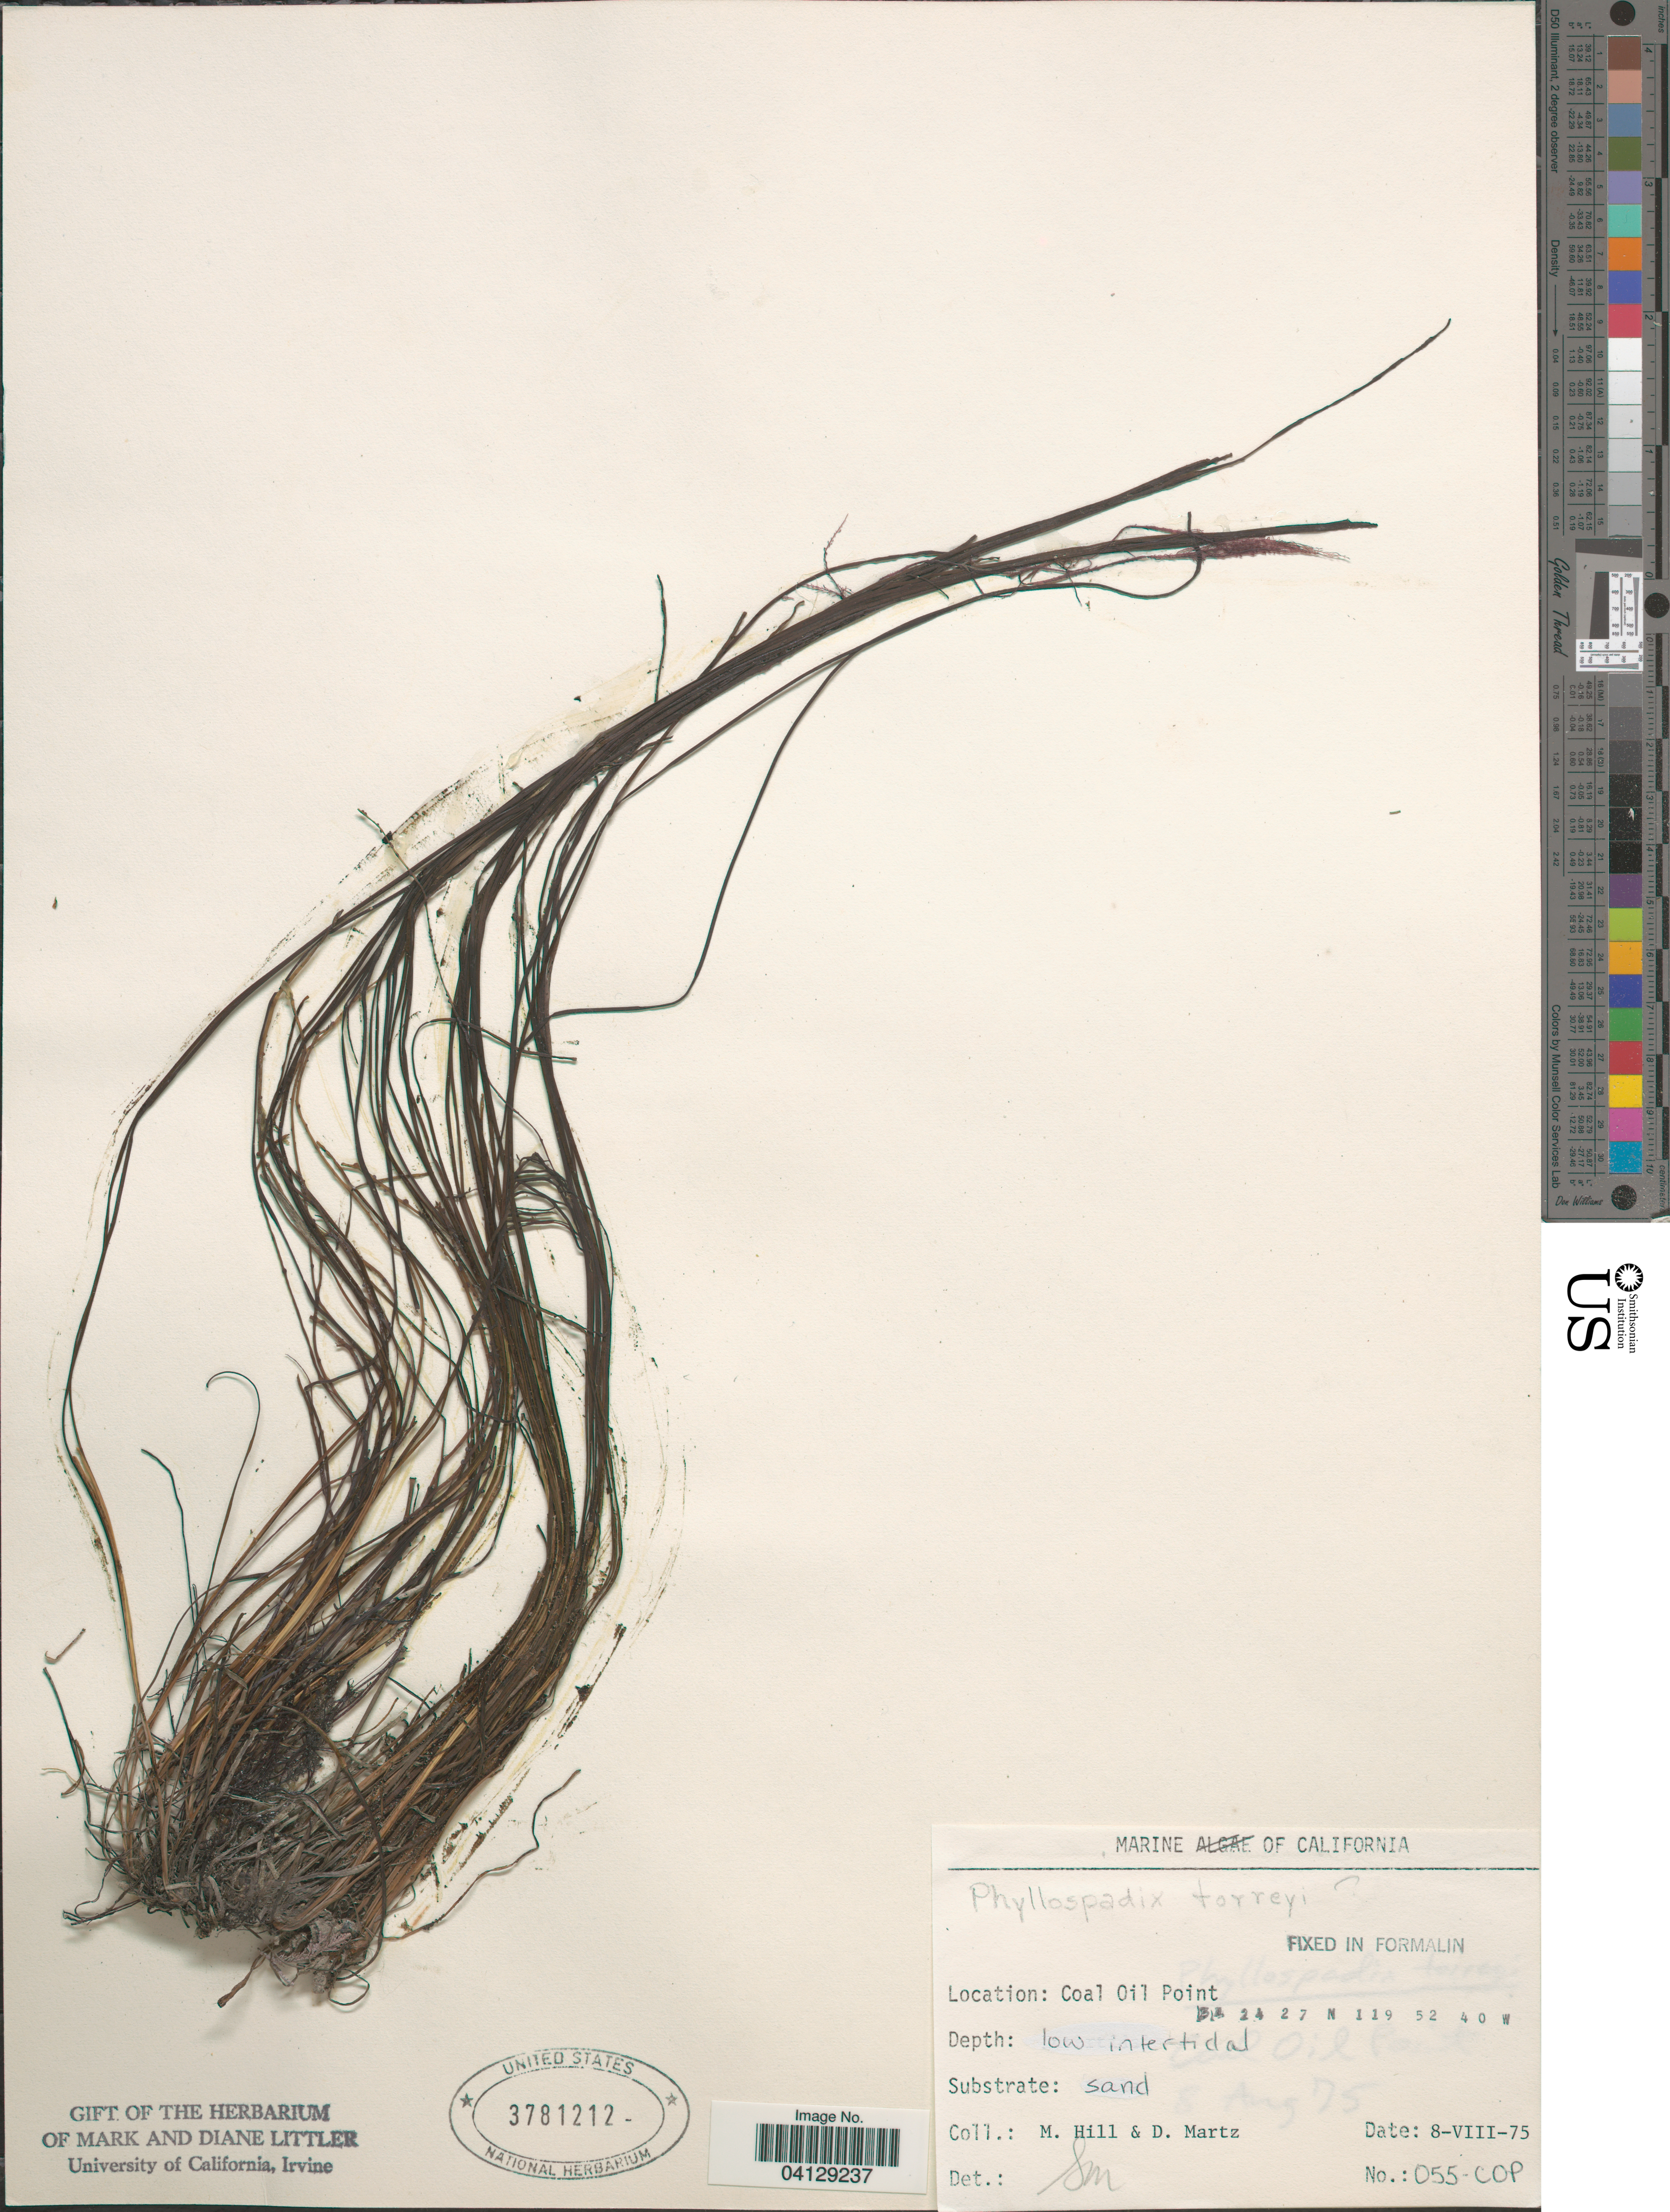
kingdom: Plantae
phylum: Tracheophyta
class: Liliopsida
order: Alismatales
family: Zosteraceae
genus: Phyllospadix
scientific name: Phyllospadix torreyi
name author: S. Watson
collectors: M. Hill & D. Martz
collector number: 055-COP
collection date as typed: Transcribed d/m/y: 8/8/75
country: United States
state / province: California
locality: Coal Oil Point.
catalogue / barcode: US 3781212